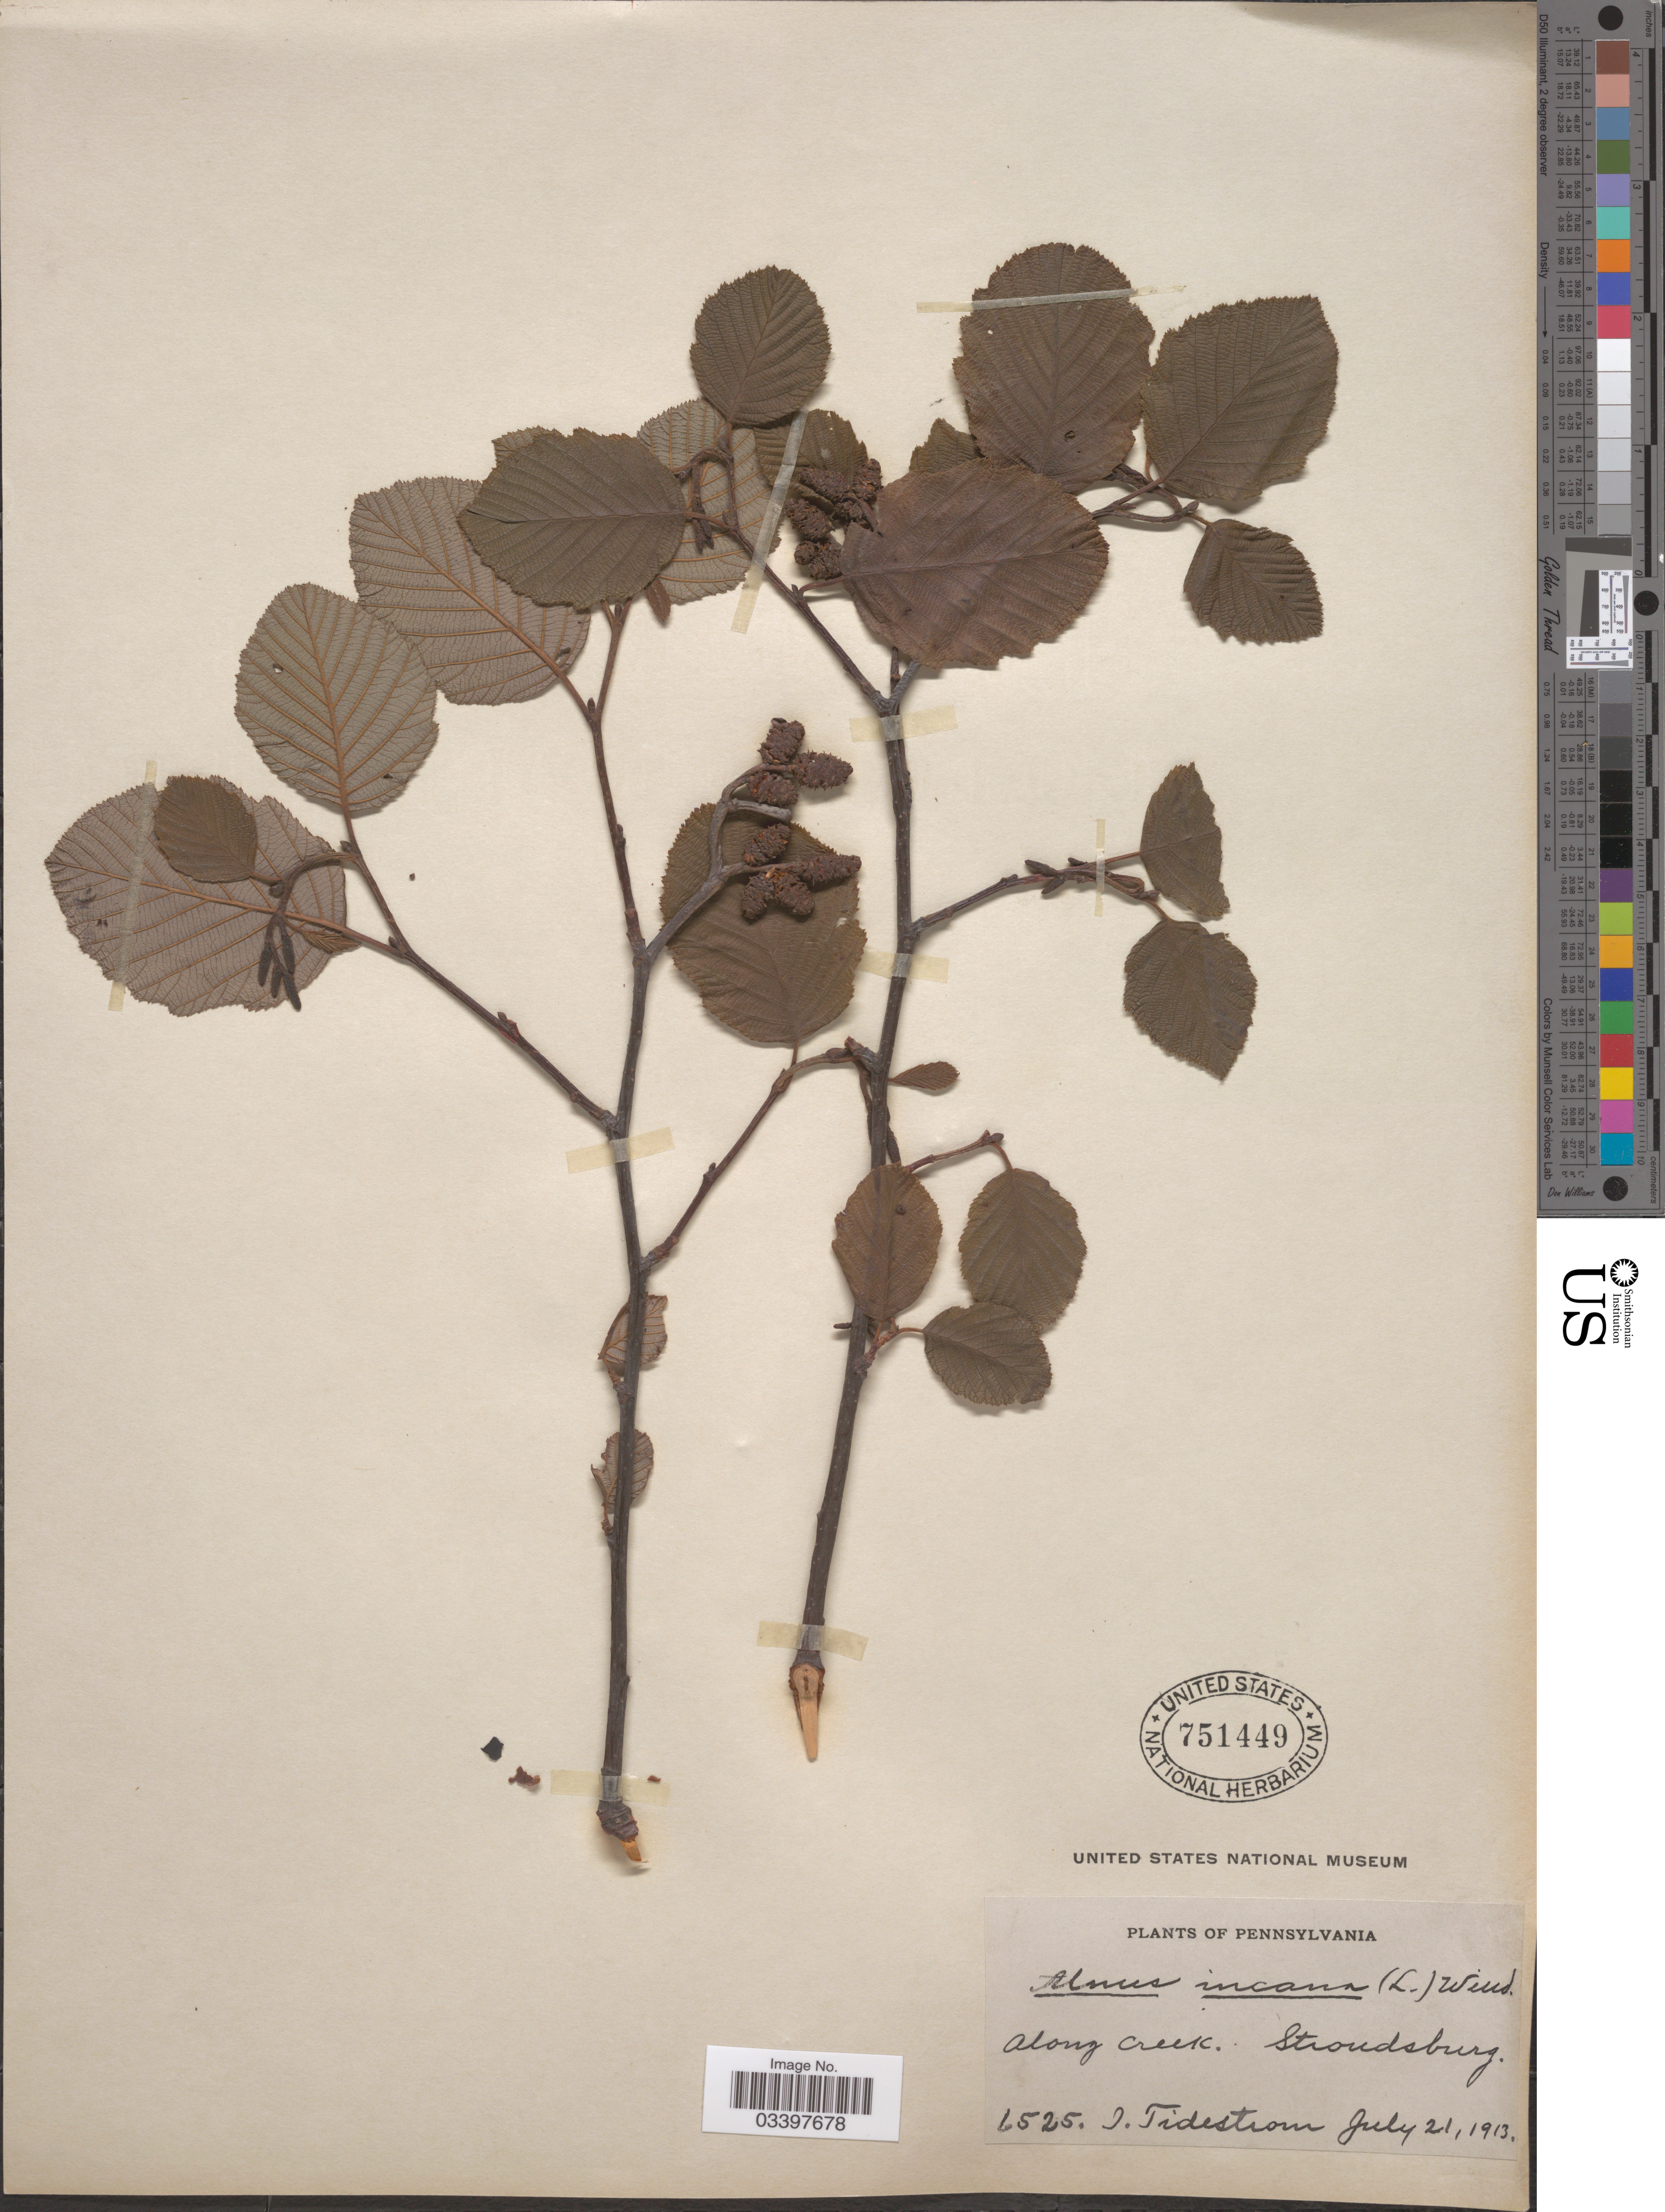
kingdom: Plantae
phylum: Tracheophyta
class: Magnoliopsida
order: Fagales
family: Betulaceae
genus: Alnus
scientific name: Alnus incana subsp. rugosa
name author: (Du Roi) R.T. Clausen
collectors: I. F. Tidestrom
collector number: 6525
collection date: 1913-07-21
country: United States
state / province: Pennsylvania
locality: Along Creek. Stroudsburg.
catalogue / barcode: US 751449